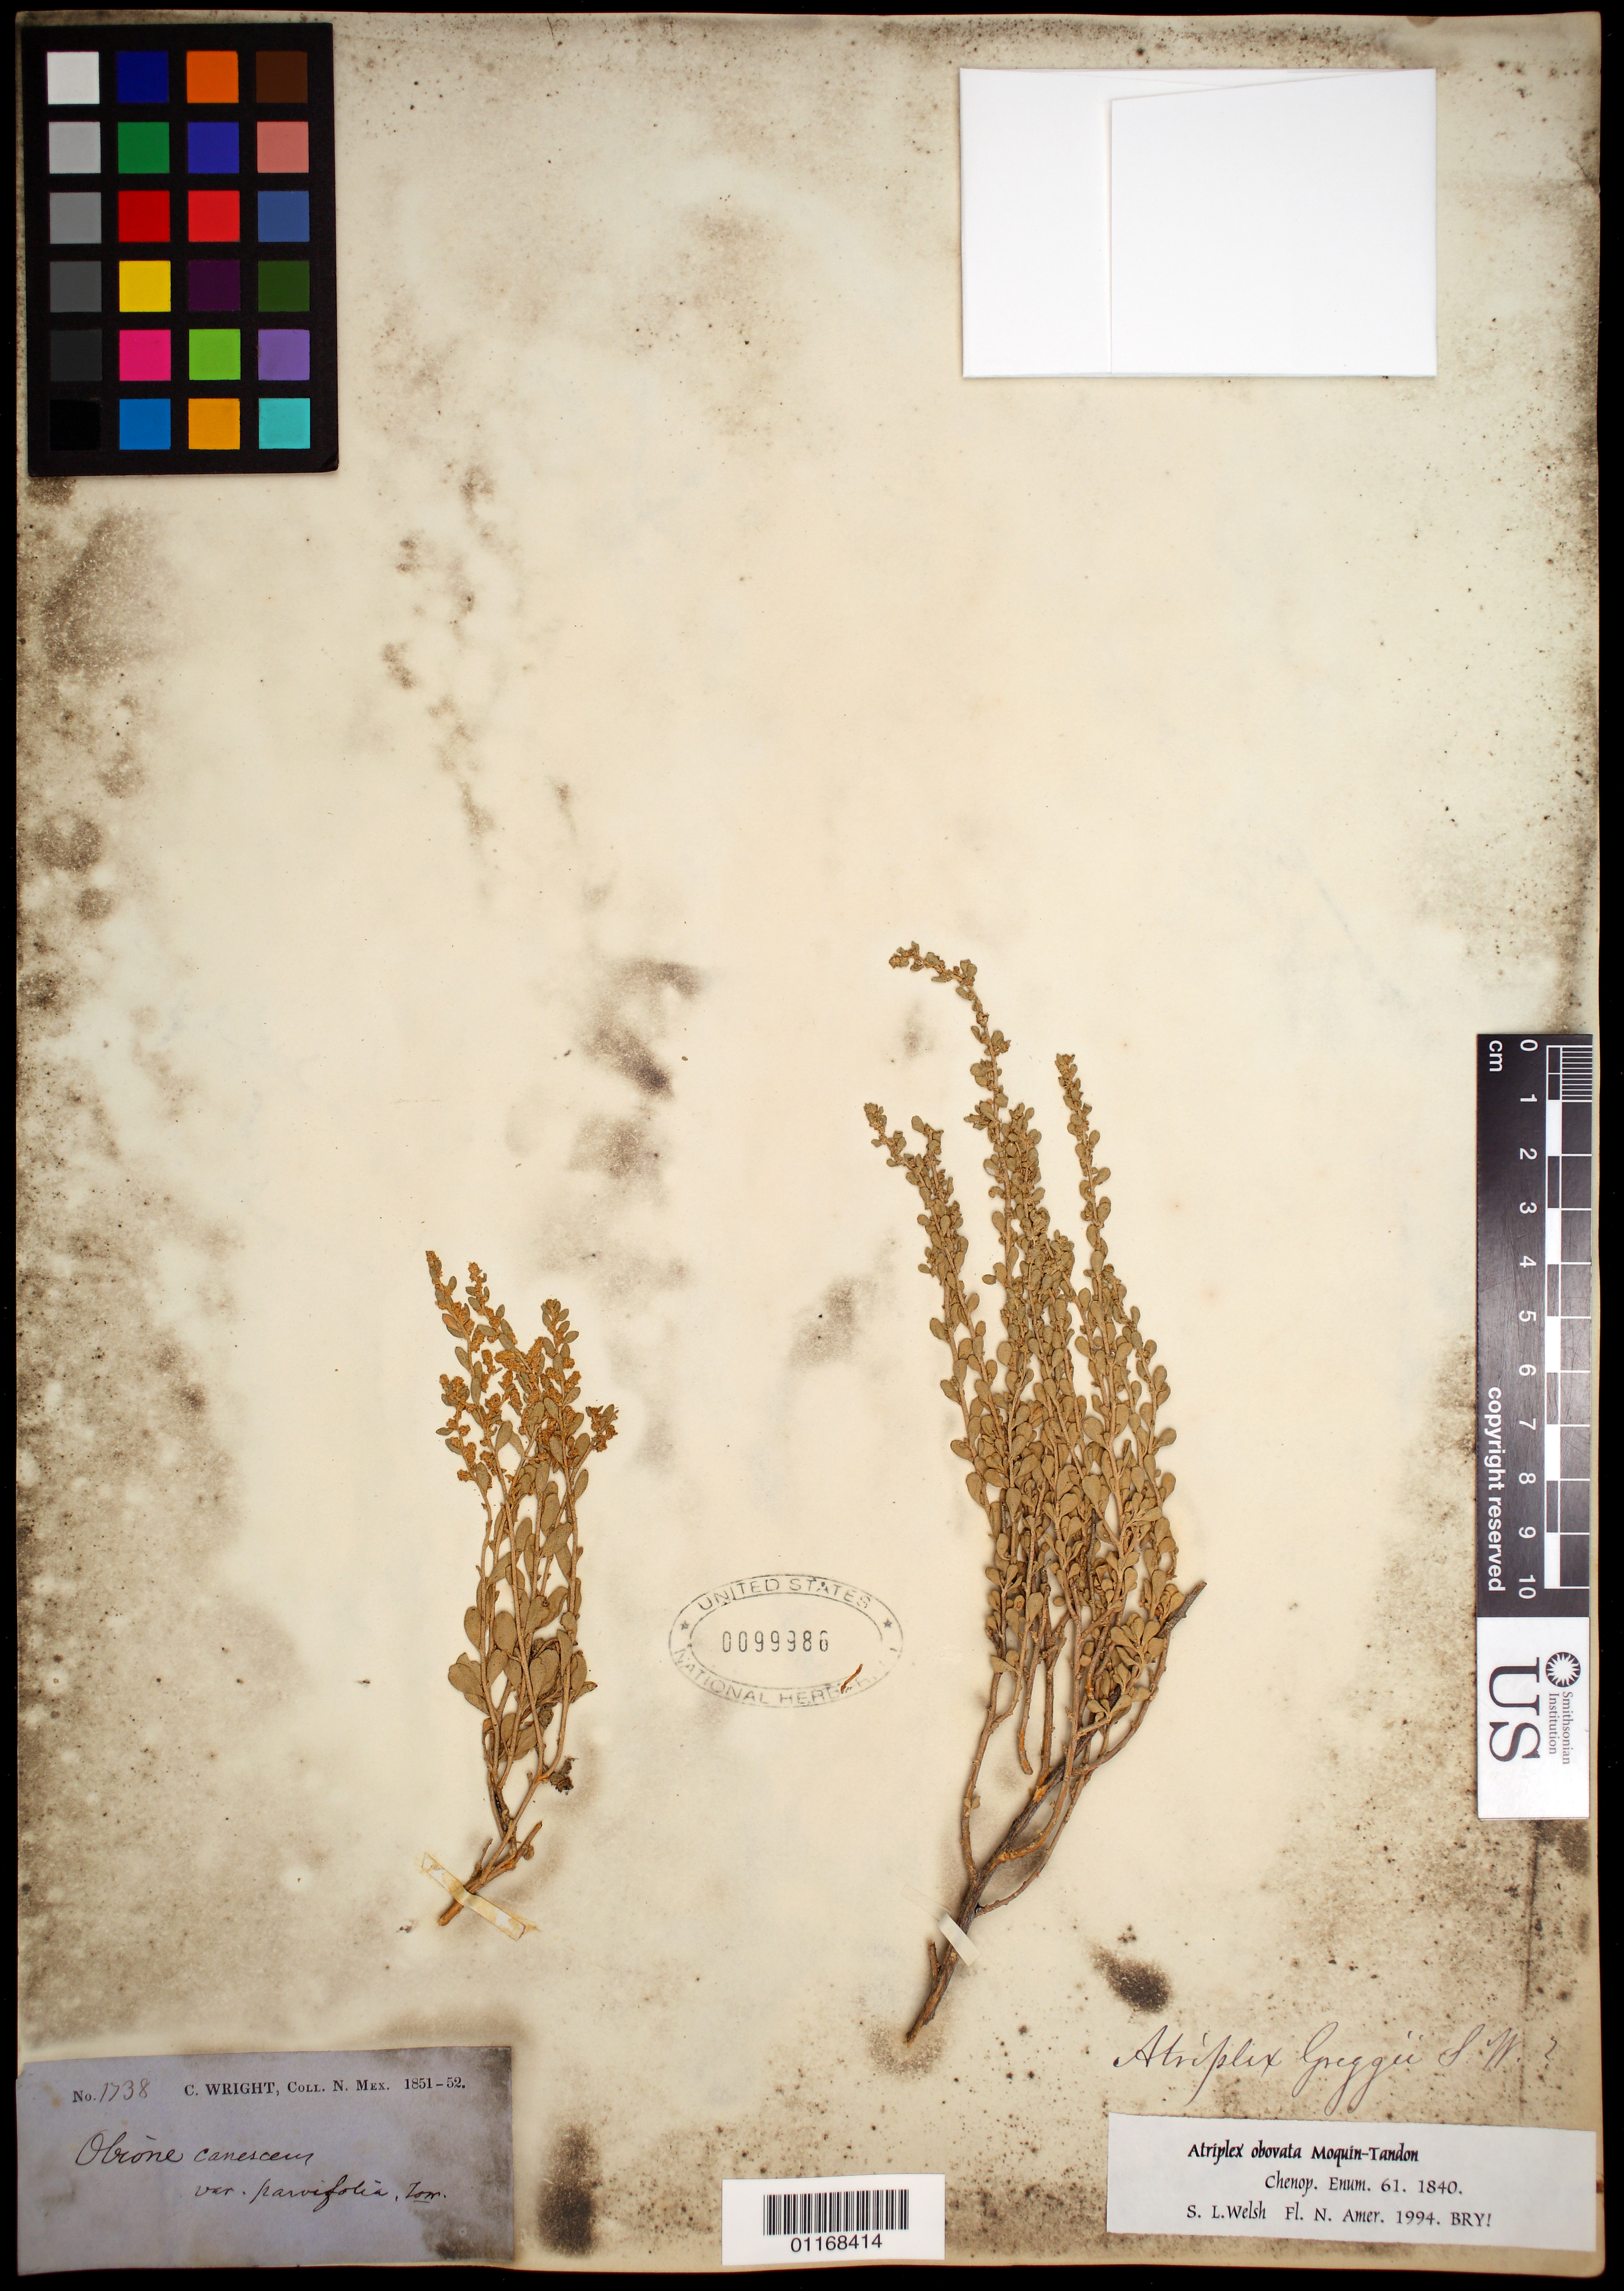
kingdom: Plantae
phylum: Tracheophyta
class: Magnoliopsida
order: Caryophyllales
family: Amaranthaceae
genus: Atriplex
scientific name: Atriplex obovata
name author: Moq.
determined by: Welsh, Stanley L., (BRY), Brigham Young University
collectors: C. Wright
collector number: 1738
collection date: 1851/1852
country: United States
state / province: New Mexico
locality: "N. Mex." [=northern Mexico or New Mexico? either way possibly referring to present-day Arizona or Texas]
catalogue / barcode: US 99986